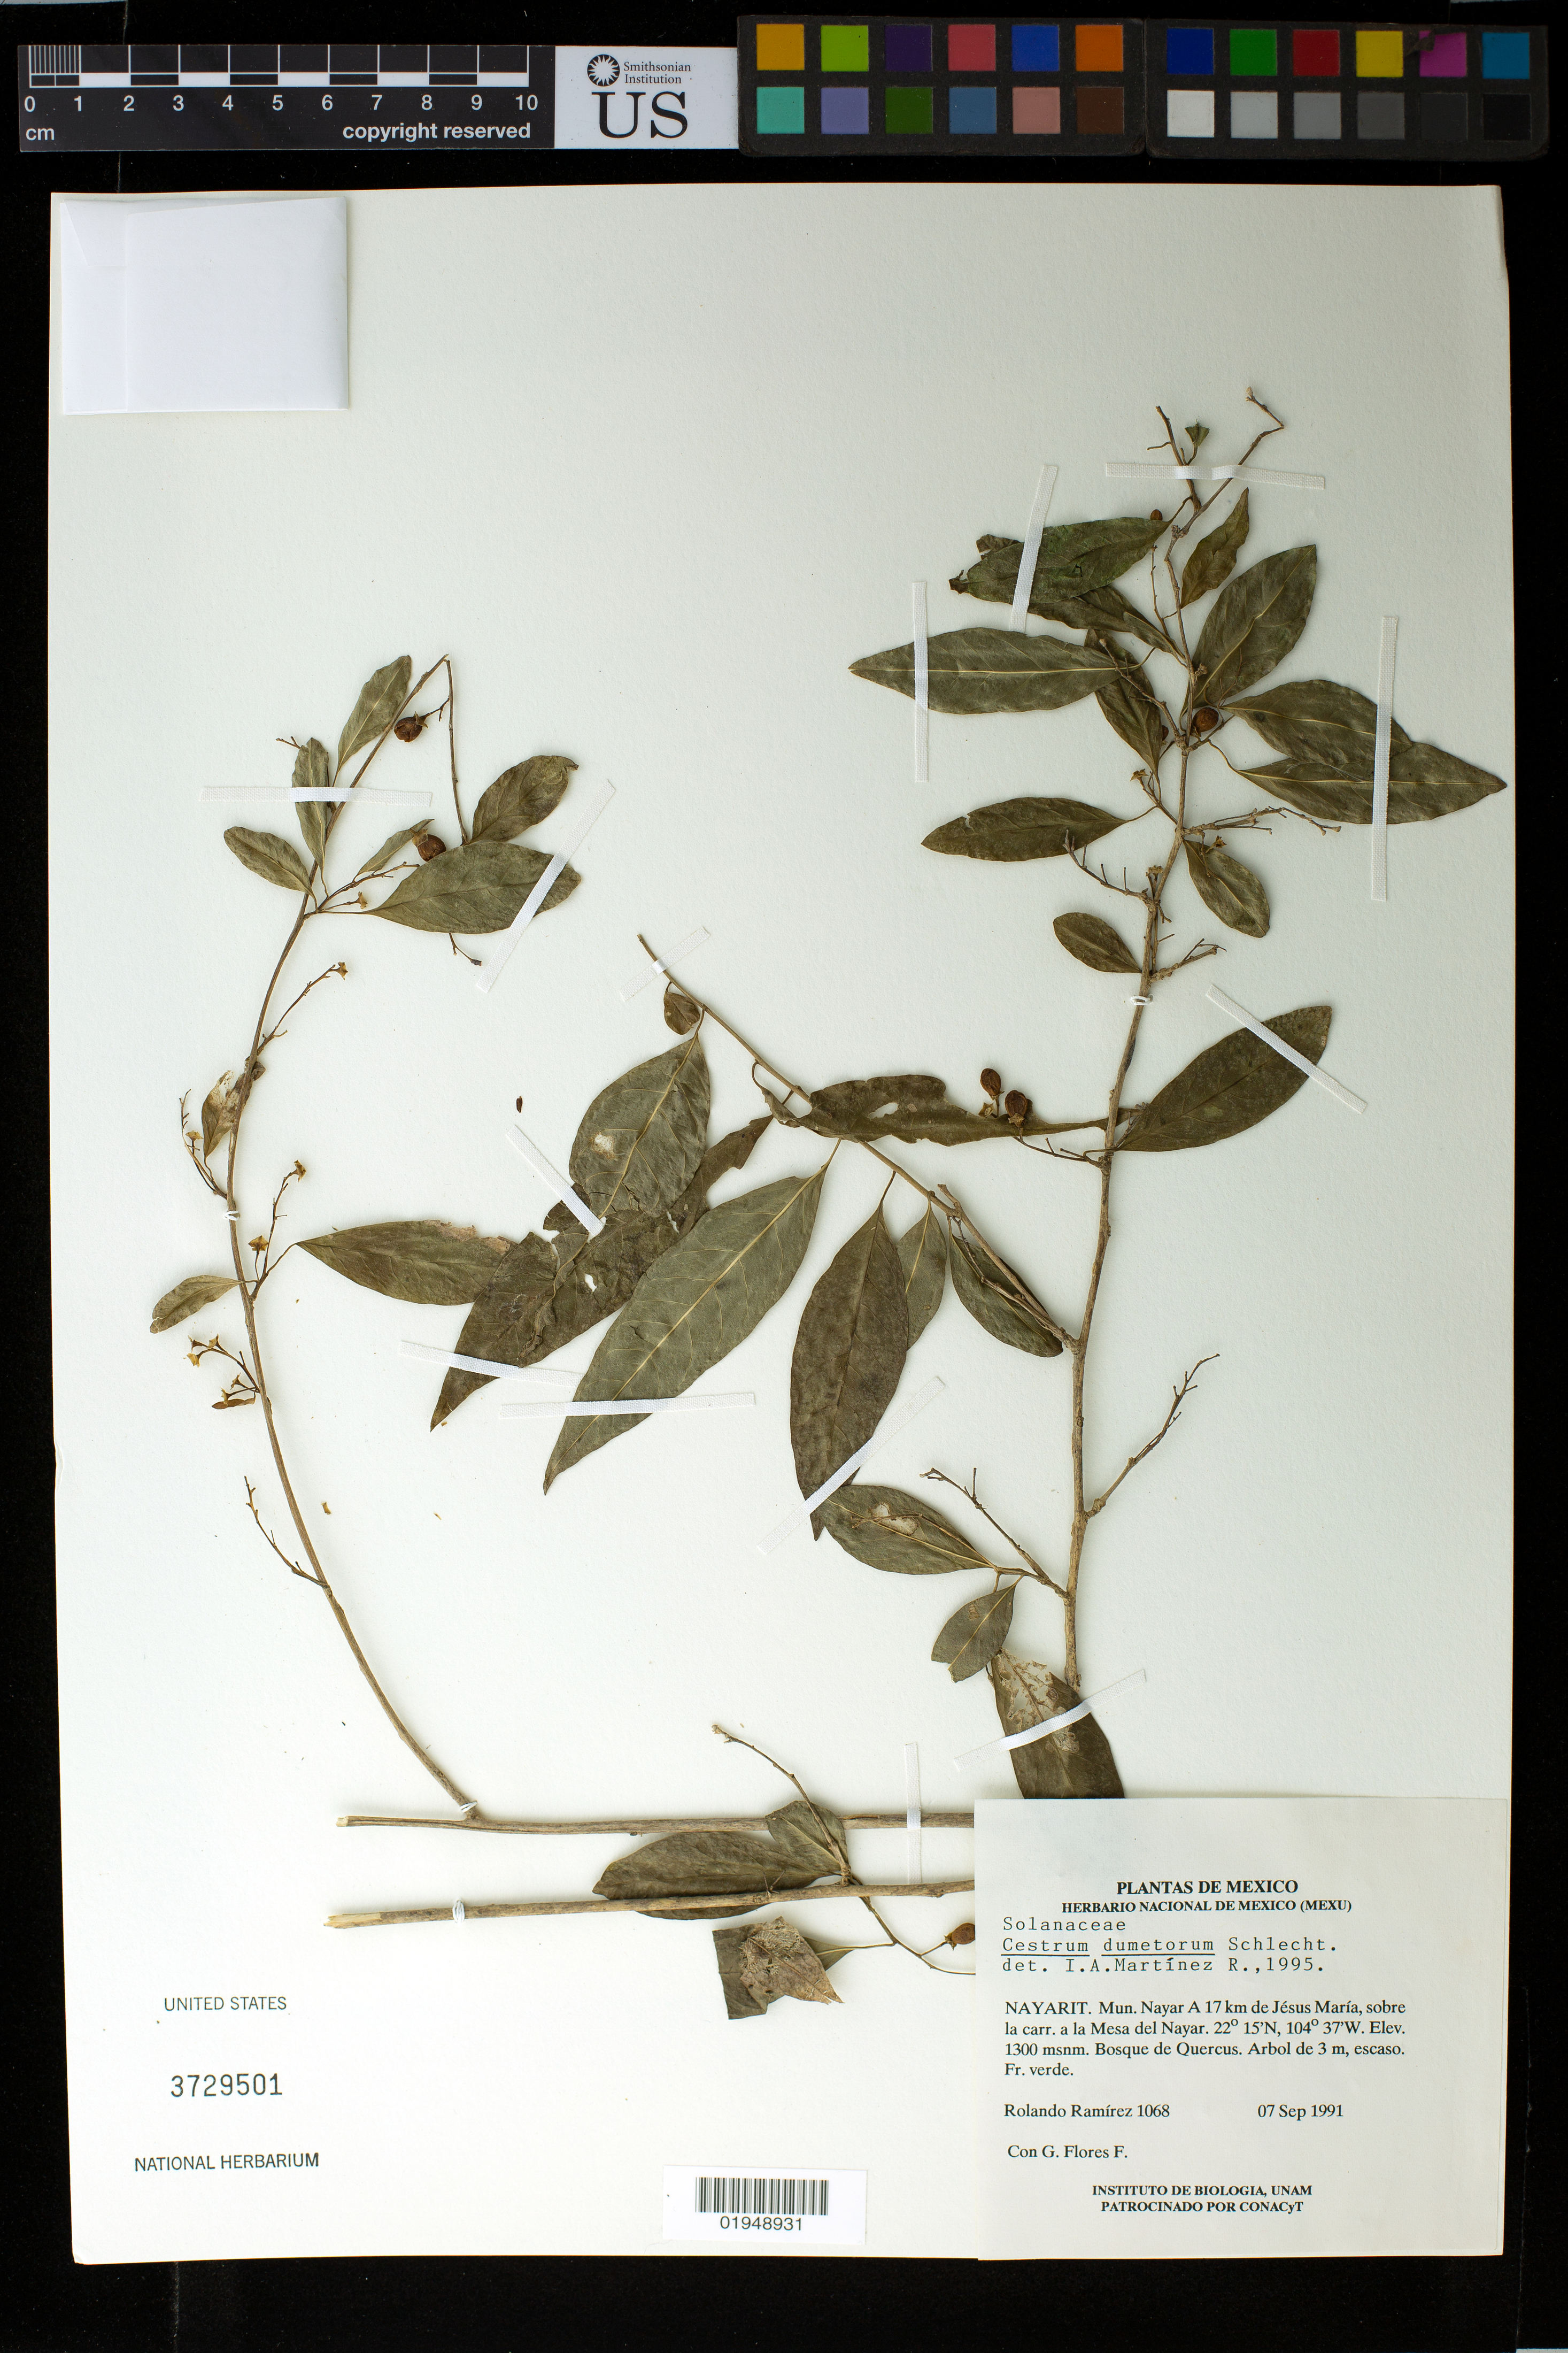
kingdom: Plantae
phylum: Tracheophyta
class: Magnoliopsida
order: Solanales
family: Solanaceae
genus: Cestrum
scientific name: Cestrum dumetorum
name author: Schltdl.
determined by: Martinez R., I. A.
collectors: R. Ramirez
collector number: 1068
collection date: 1991-09-07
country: Mexico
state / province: Nayarit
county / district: Nayar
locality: Mun. Nayar A 17 km de Jesús María, sobre la carr. a la Mesa del Nayar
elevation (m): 1300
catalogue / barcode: US 3729501